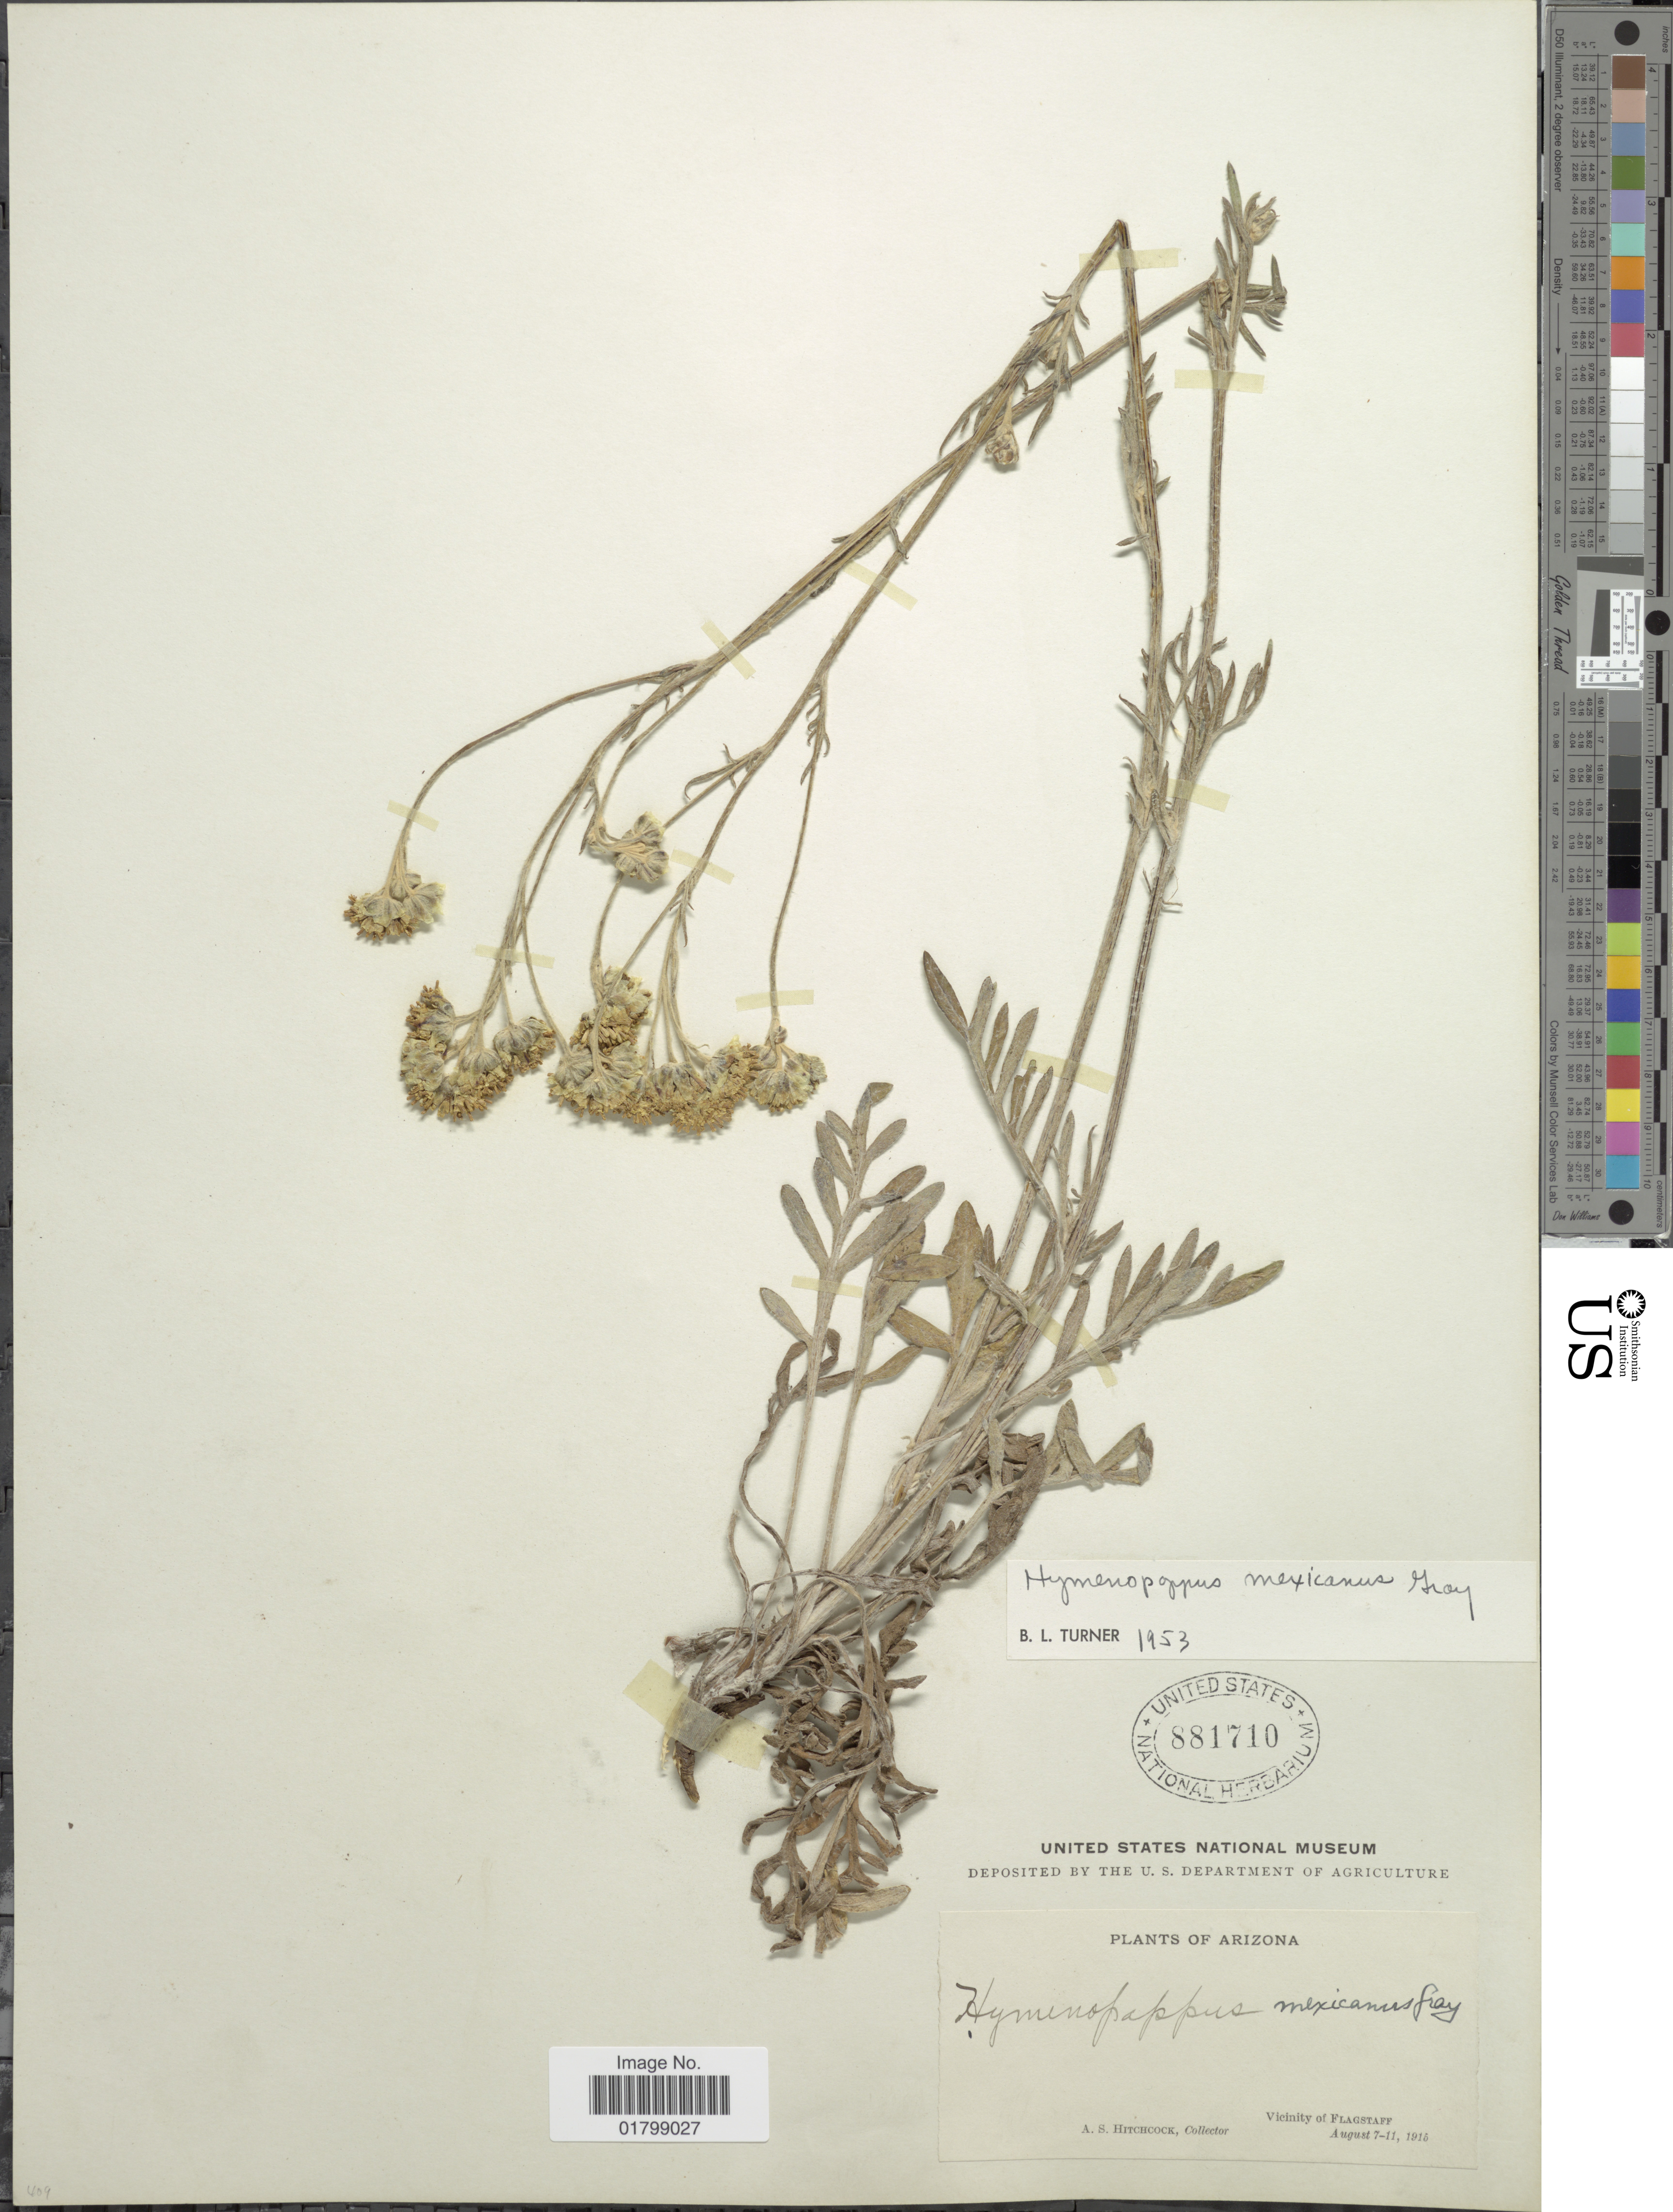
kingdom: Plantae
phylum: Tracheophyta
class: Magnoliopsida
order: Asterales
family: Asteraceae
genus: Hymenopappus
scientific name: Hymenopappus mexicanus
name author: A. Gray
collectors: A. S. Hitchcock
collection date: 1915-08-07/1915-08-11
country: United States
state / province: Arizona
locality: Vicinity of Flagstaff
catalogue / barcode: US 881710